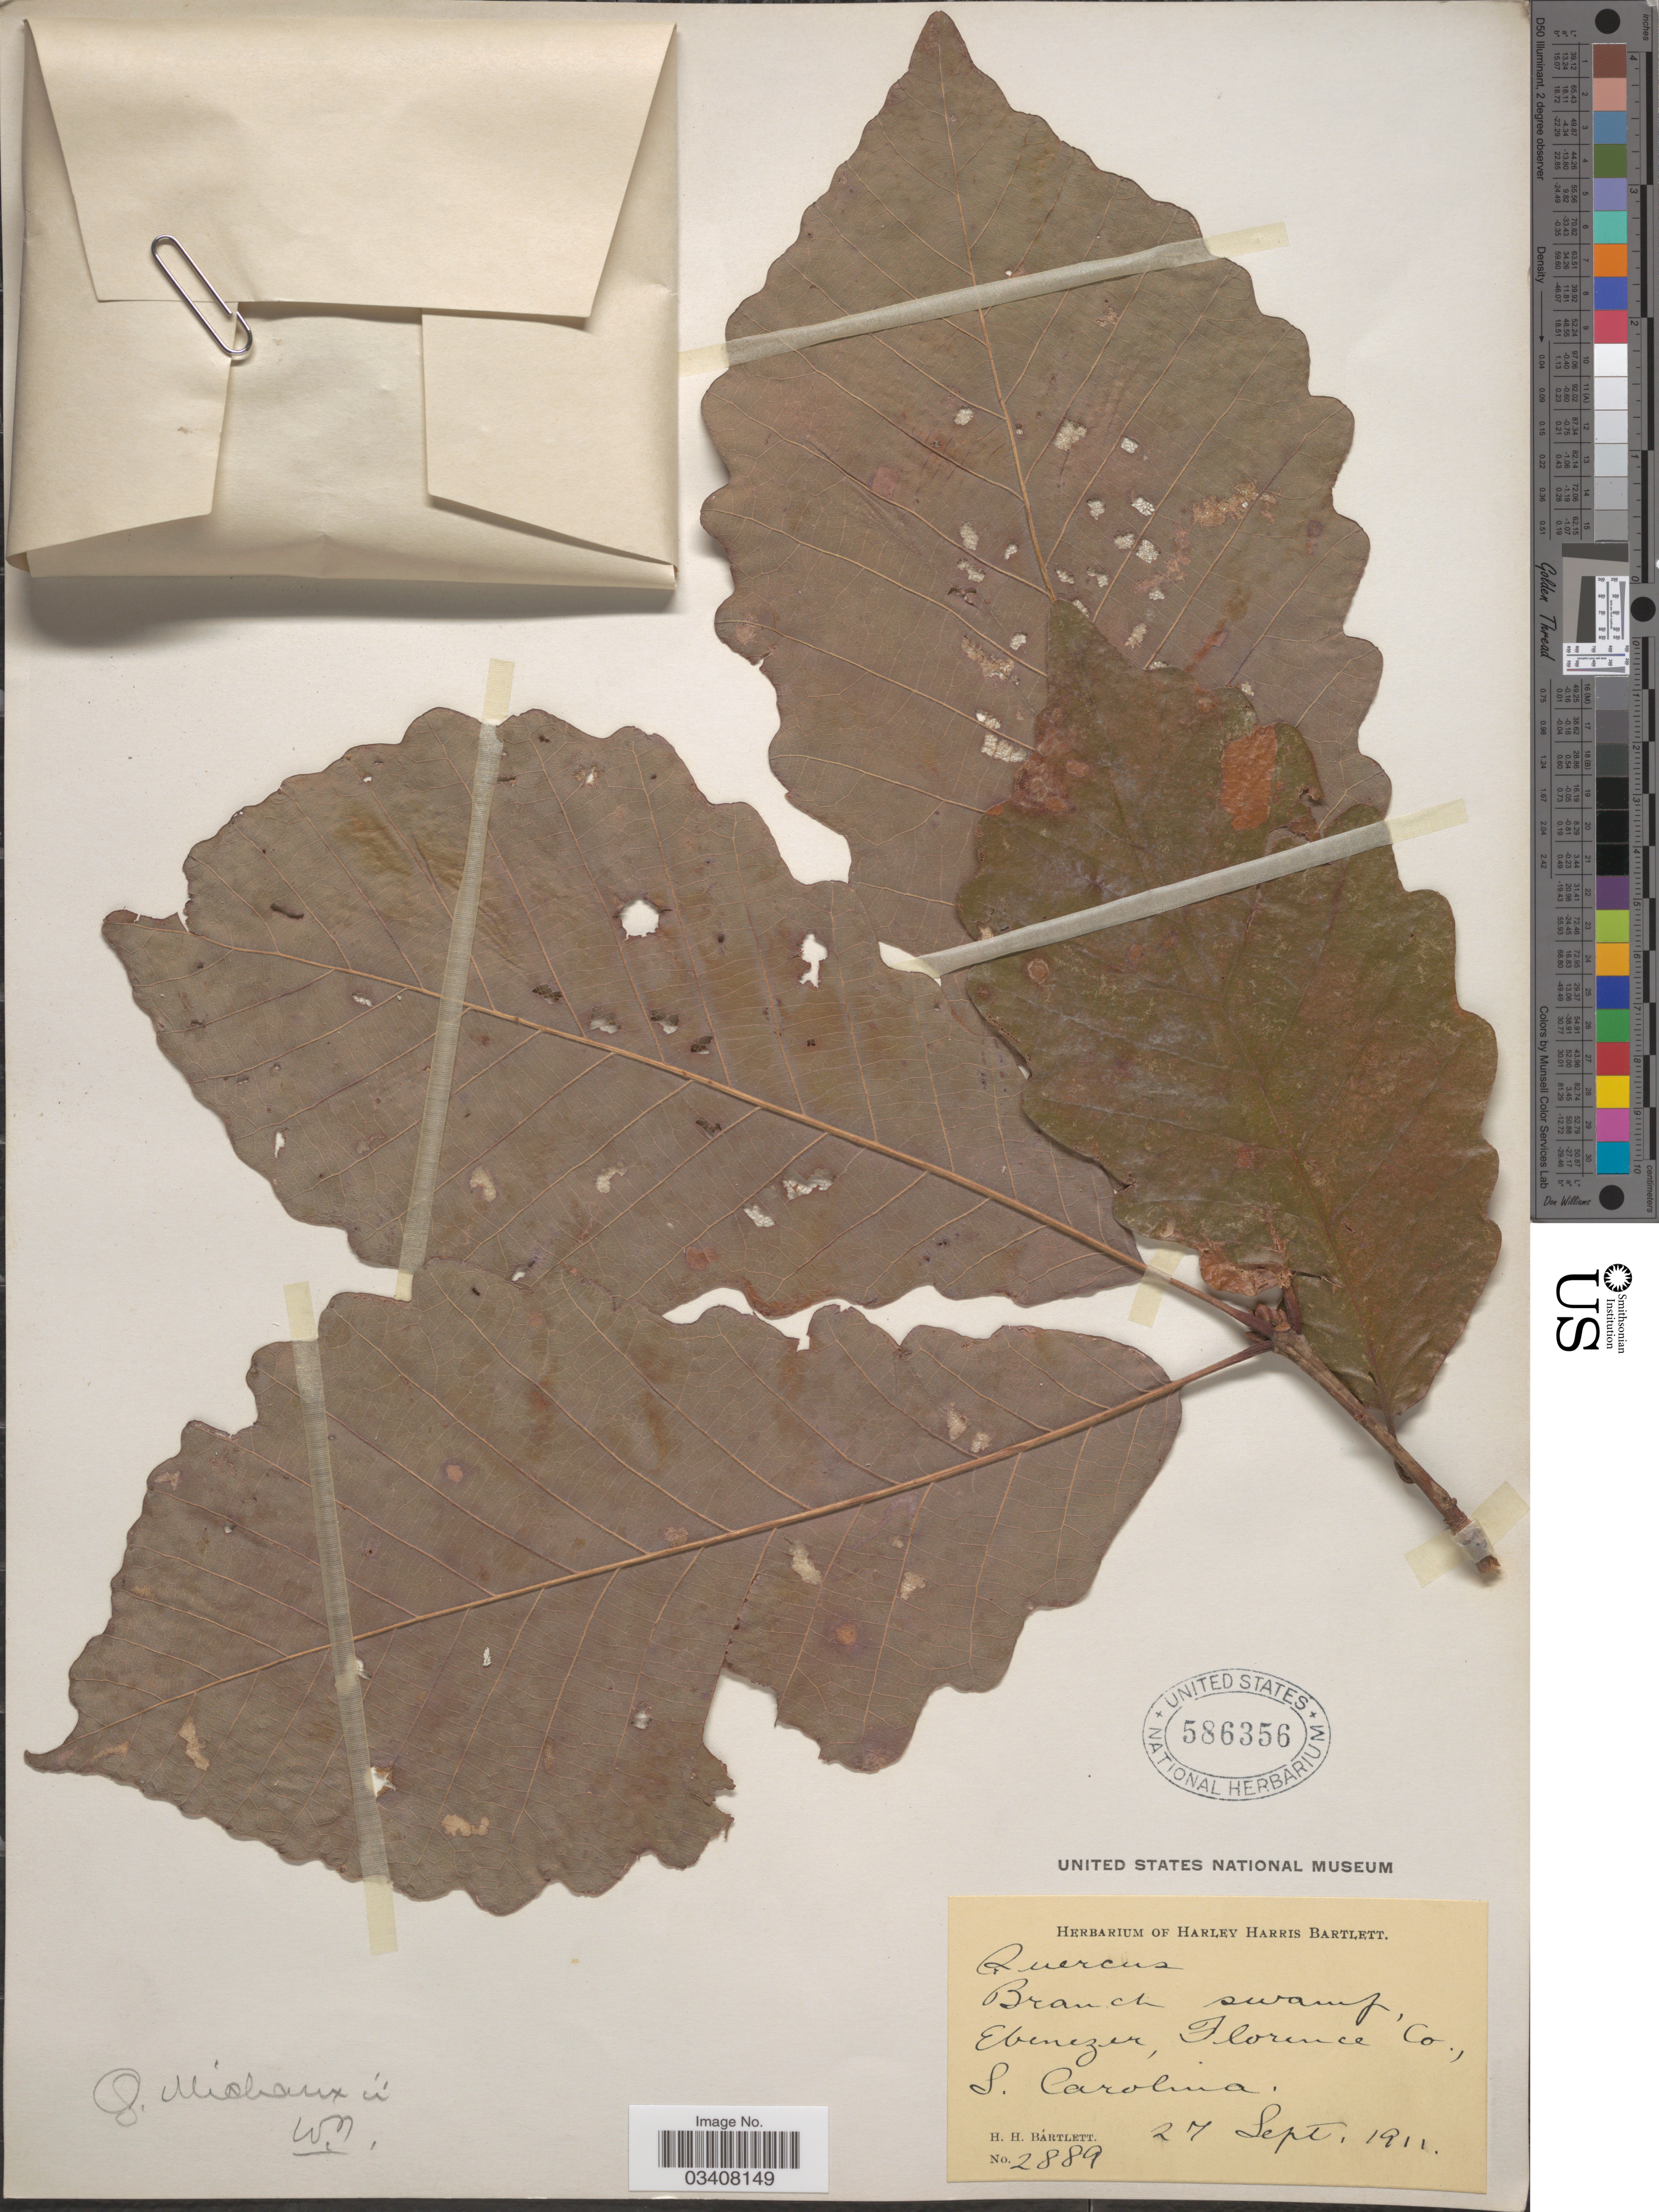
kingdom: Plantae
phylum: Tracheophyta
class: Magnoliopsida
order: Fagales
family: Fagaceae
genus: Quercus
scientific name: Quercus prinus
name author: L.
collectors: H. H. Bartlett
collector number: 2889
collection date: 1911-09-27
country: United States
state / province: South Carolina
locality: Branch swamp, Ebenezer, Florence Co.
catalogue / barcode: US 586356